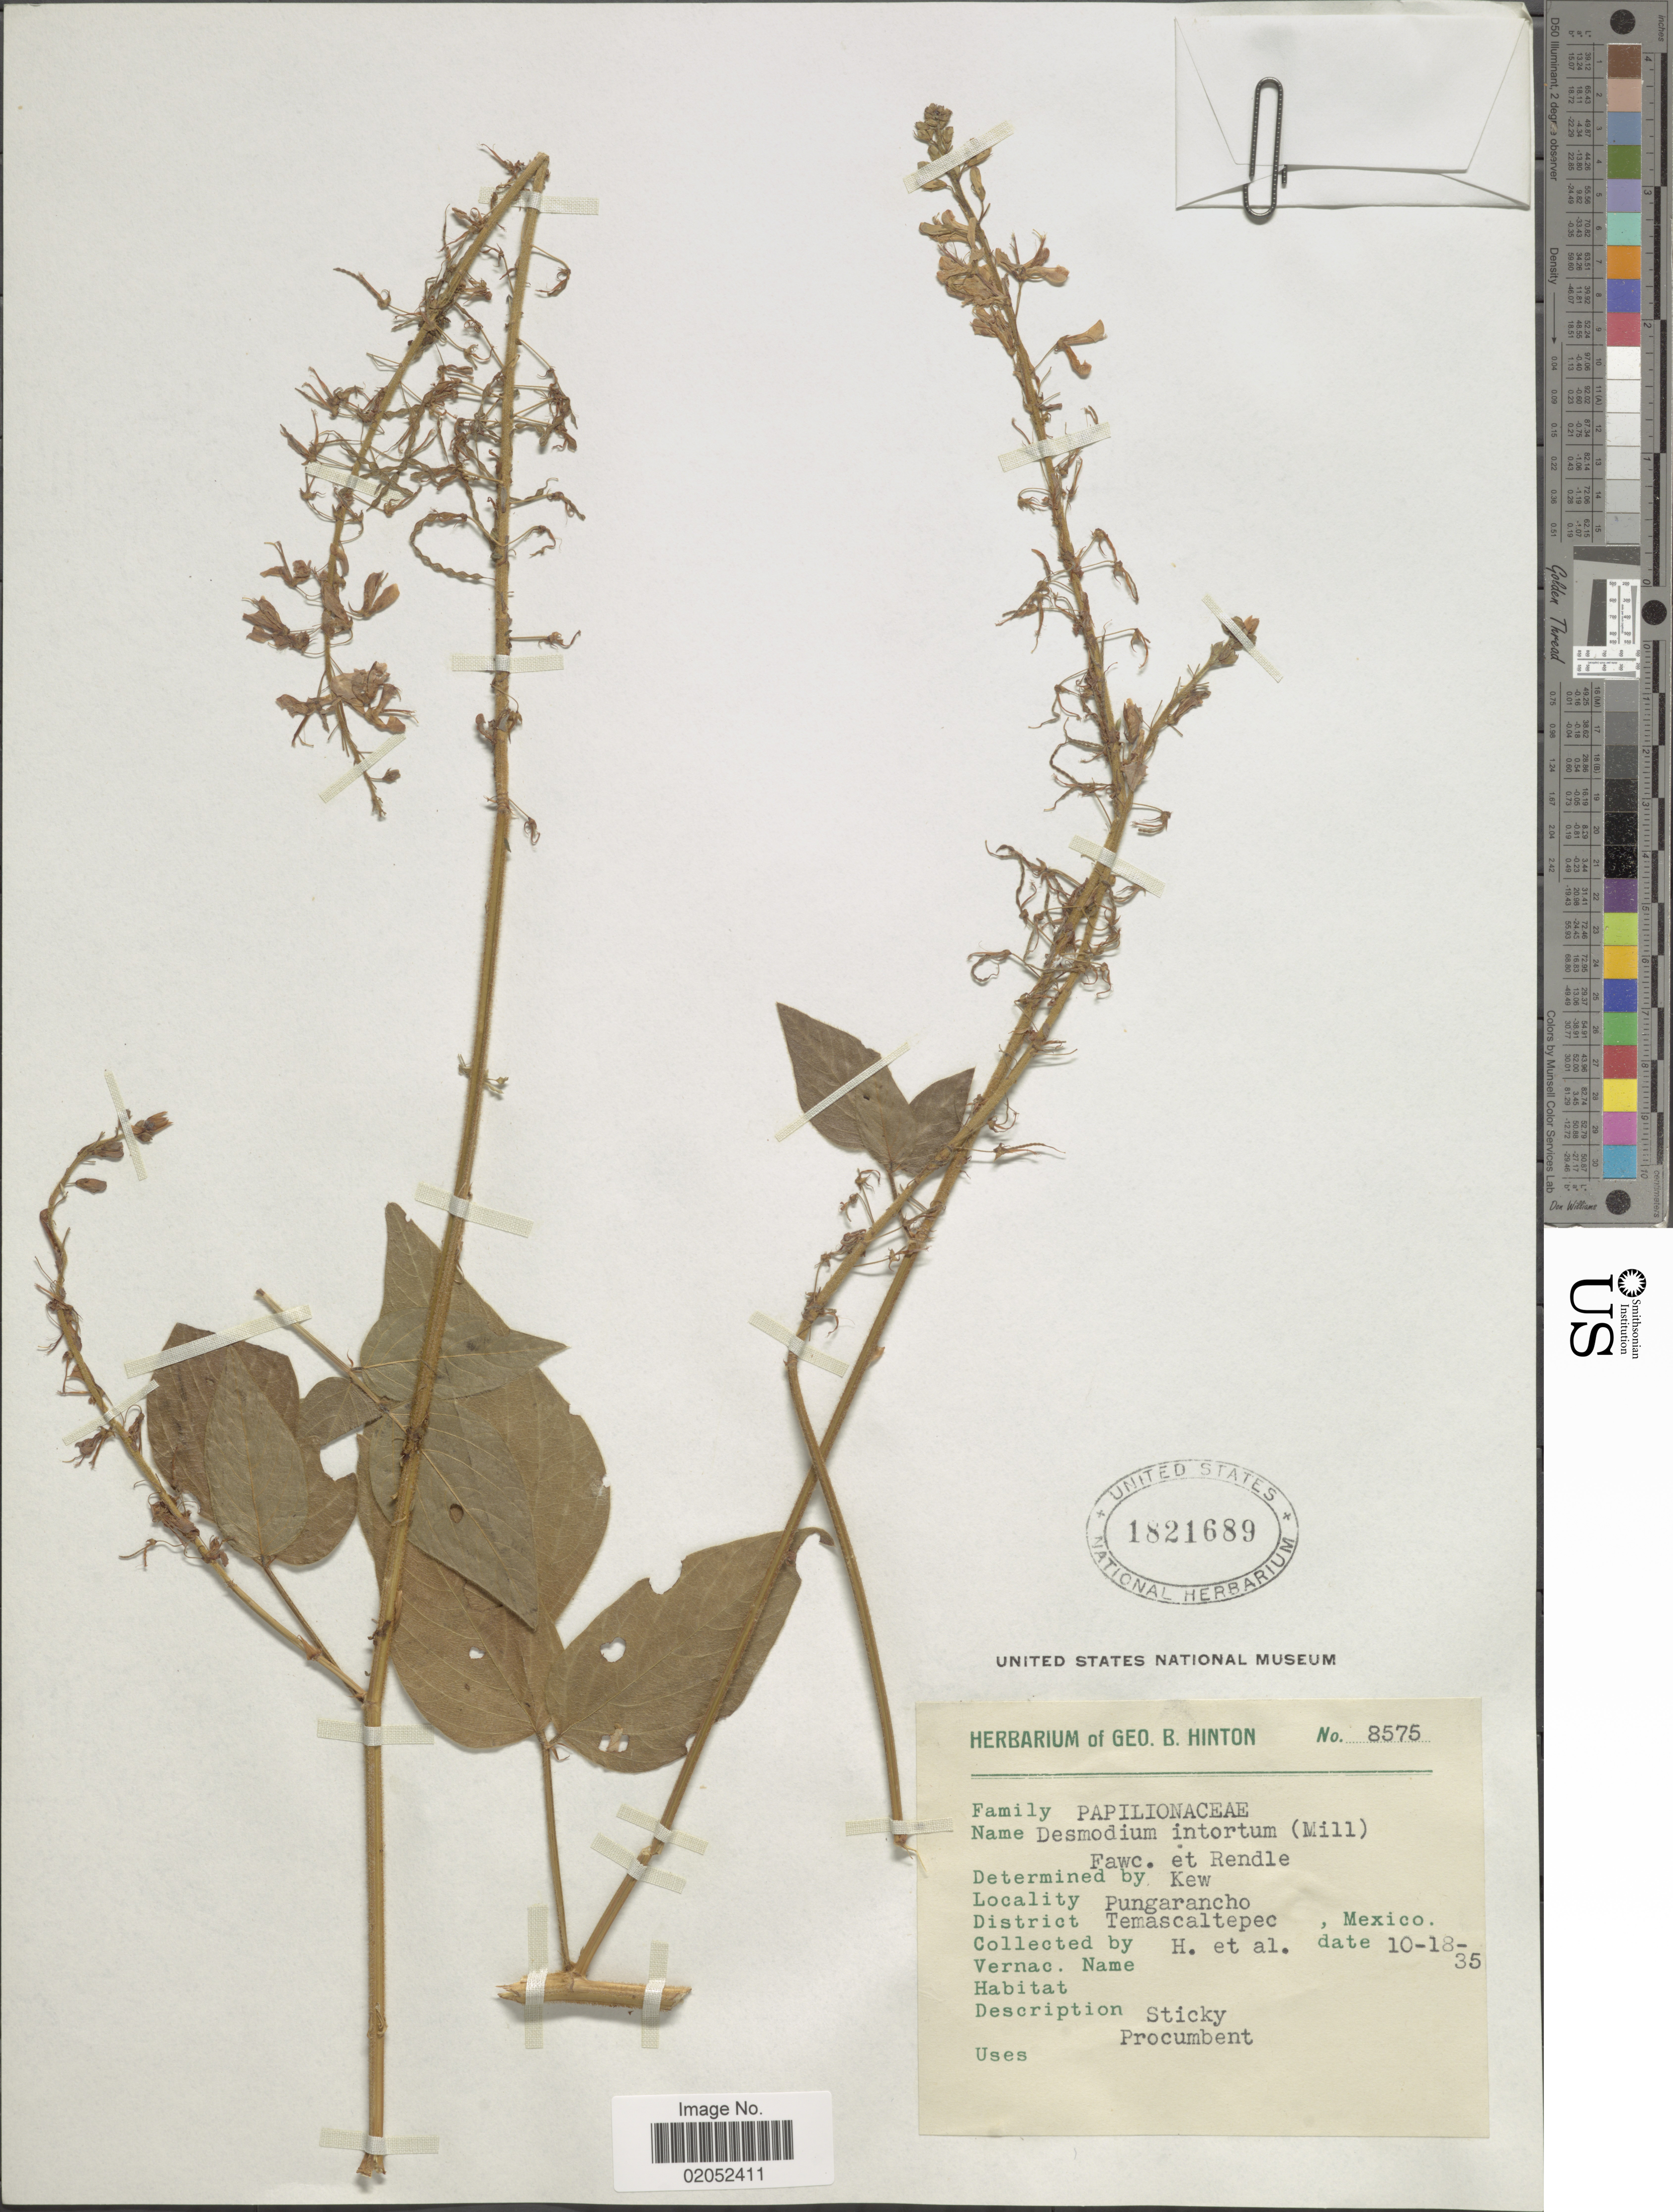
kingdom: Plantae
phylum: Tracheophyta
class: Magnoliopsida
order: Fabales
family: Fabaceae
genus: Desmodium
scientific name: Desmodium intortum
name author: (Mill.) Urb.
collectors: G. B. Hinton & et al.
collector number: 8575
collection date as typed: Transcribed d/m/y: 18/10/35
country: Mexico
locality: Pungarancho, Temascaltepec, Mexico.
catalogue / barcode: US 1821689